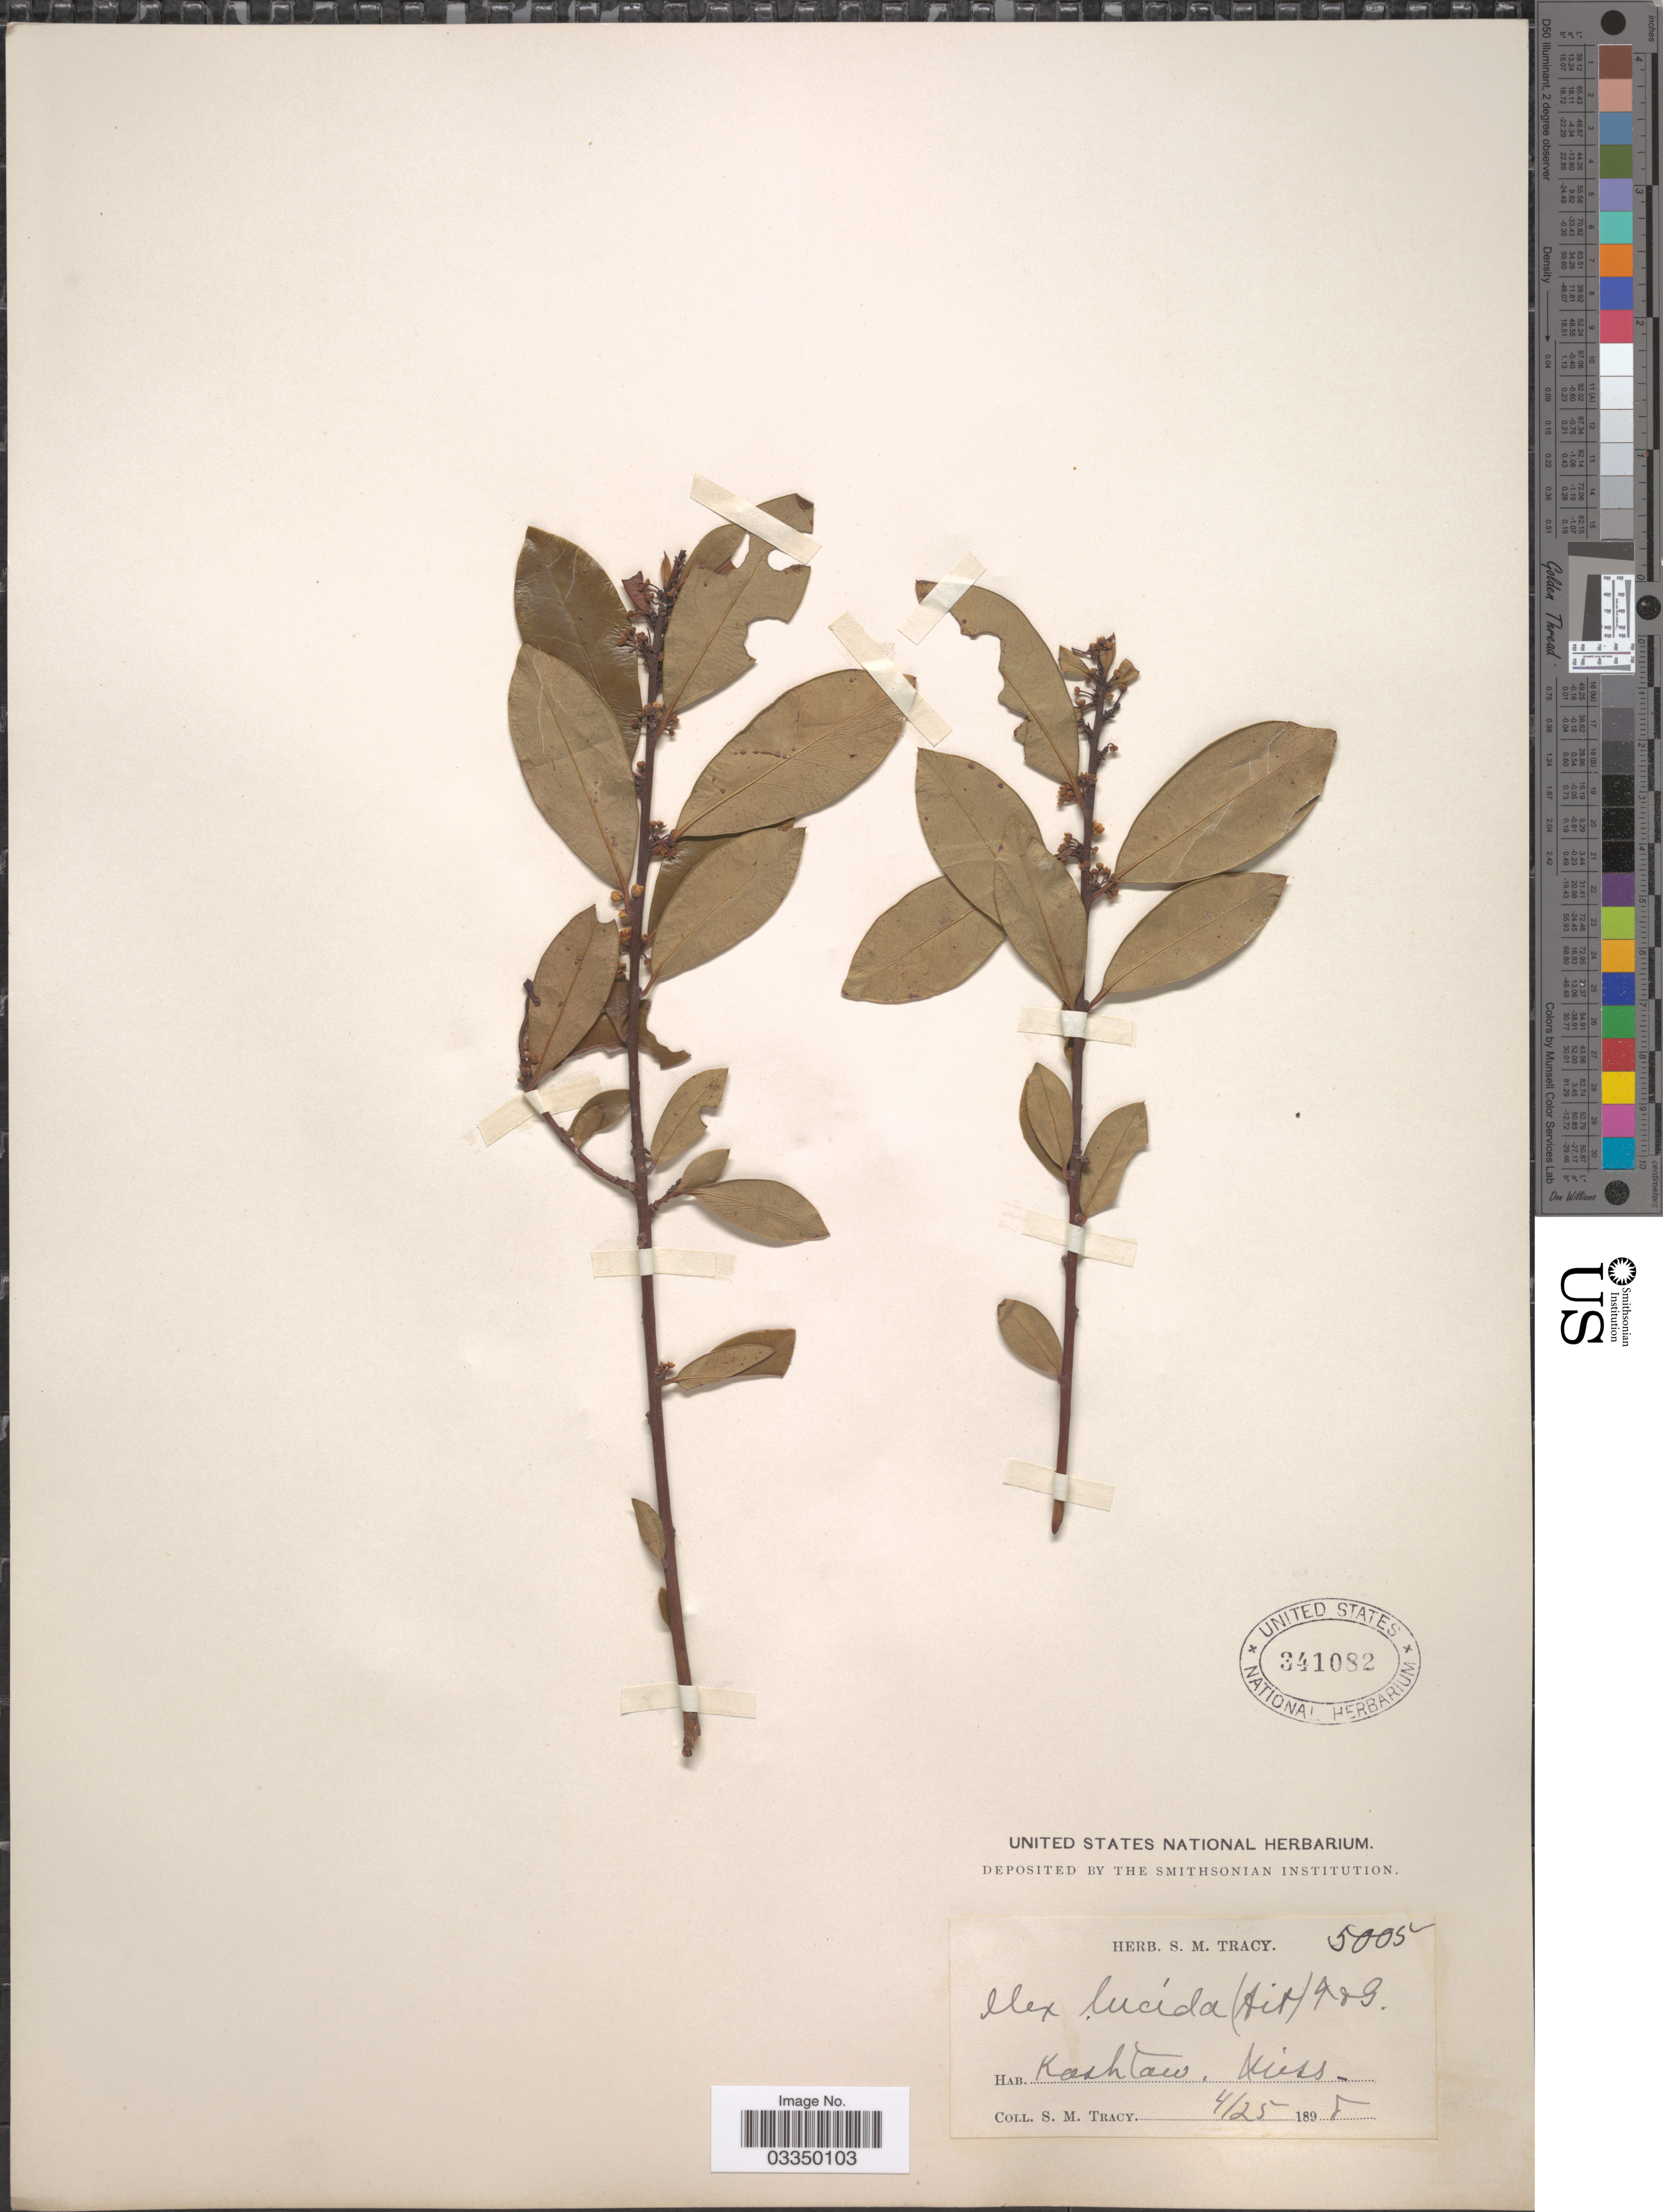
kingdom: Plantae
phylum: Tracheophyta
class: Magnoliopsida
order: Aquifoliales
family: Aquifoliaceae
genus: Ilex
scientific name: Ilex lucida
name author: Torr. & A. Gray ex S. Watson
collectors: S. M. Tracy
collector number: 5005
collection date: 1898-04-25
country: United States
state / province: Mississippi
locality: Koshtaw (?),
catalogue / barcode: US 341082